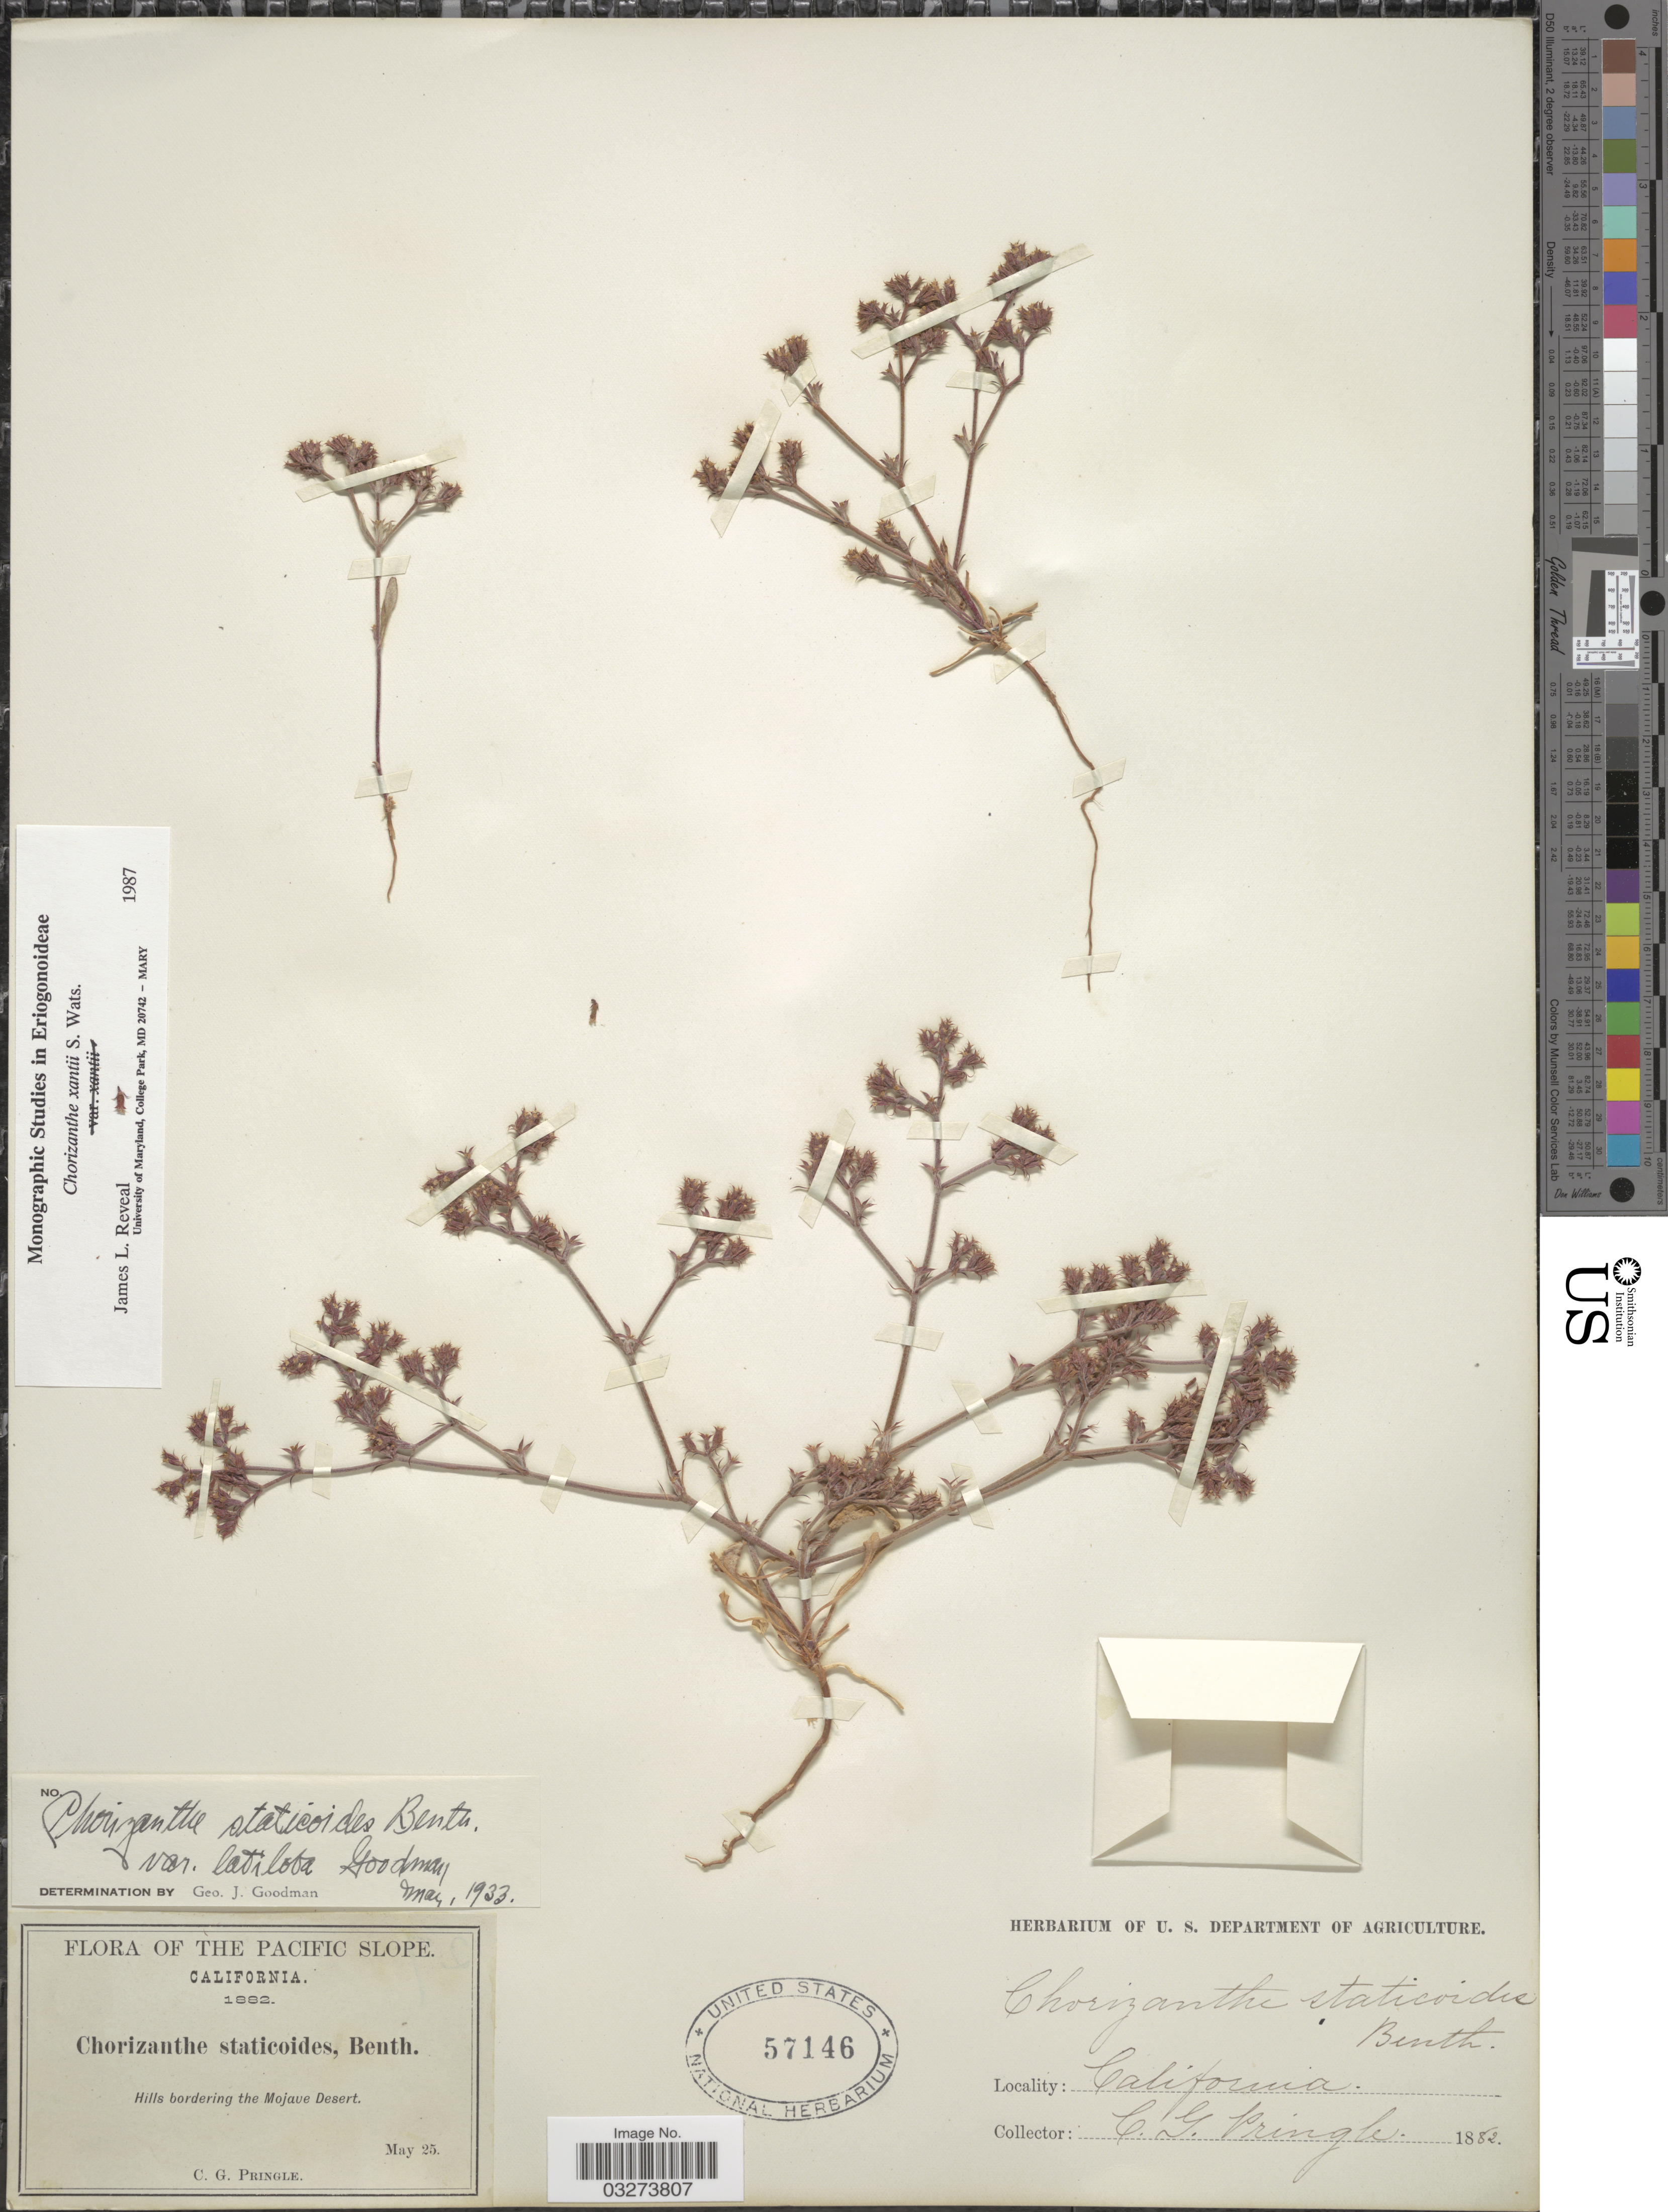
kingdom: Plantae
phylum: Tracheophyta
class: Magnoliopsida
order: Caryophyllales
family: Polygonaceae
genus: Chorizanthe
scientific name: Chorizanthe xanti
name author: S. Watson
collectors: C. G. Pringle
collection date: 1882-05-25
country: United States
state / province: California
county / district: San Bernardino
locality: The Pacific Slope. Hills bordering the Mojave Desert.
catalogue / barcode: US 57146